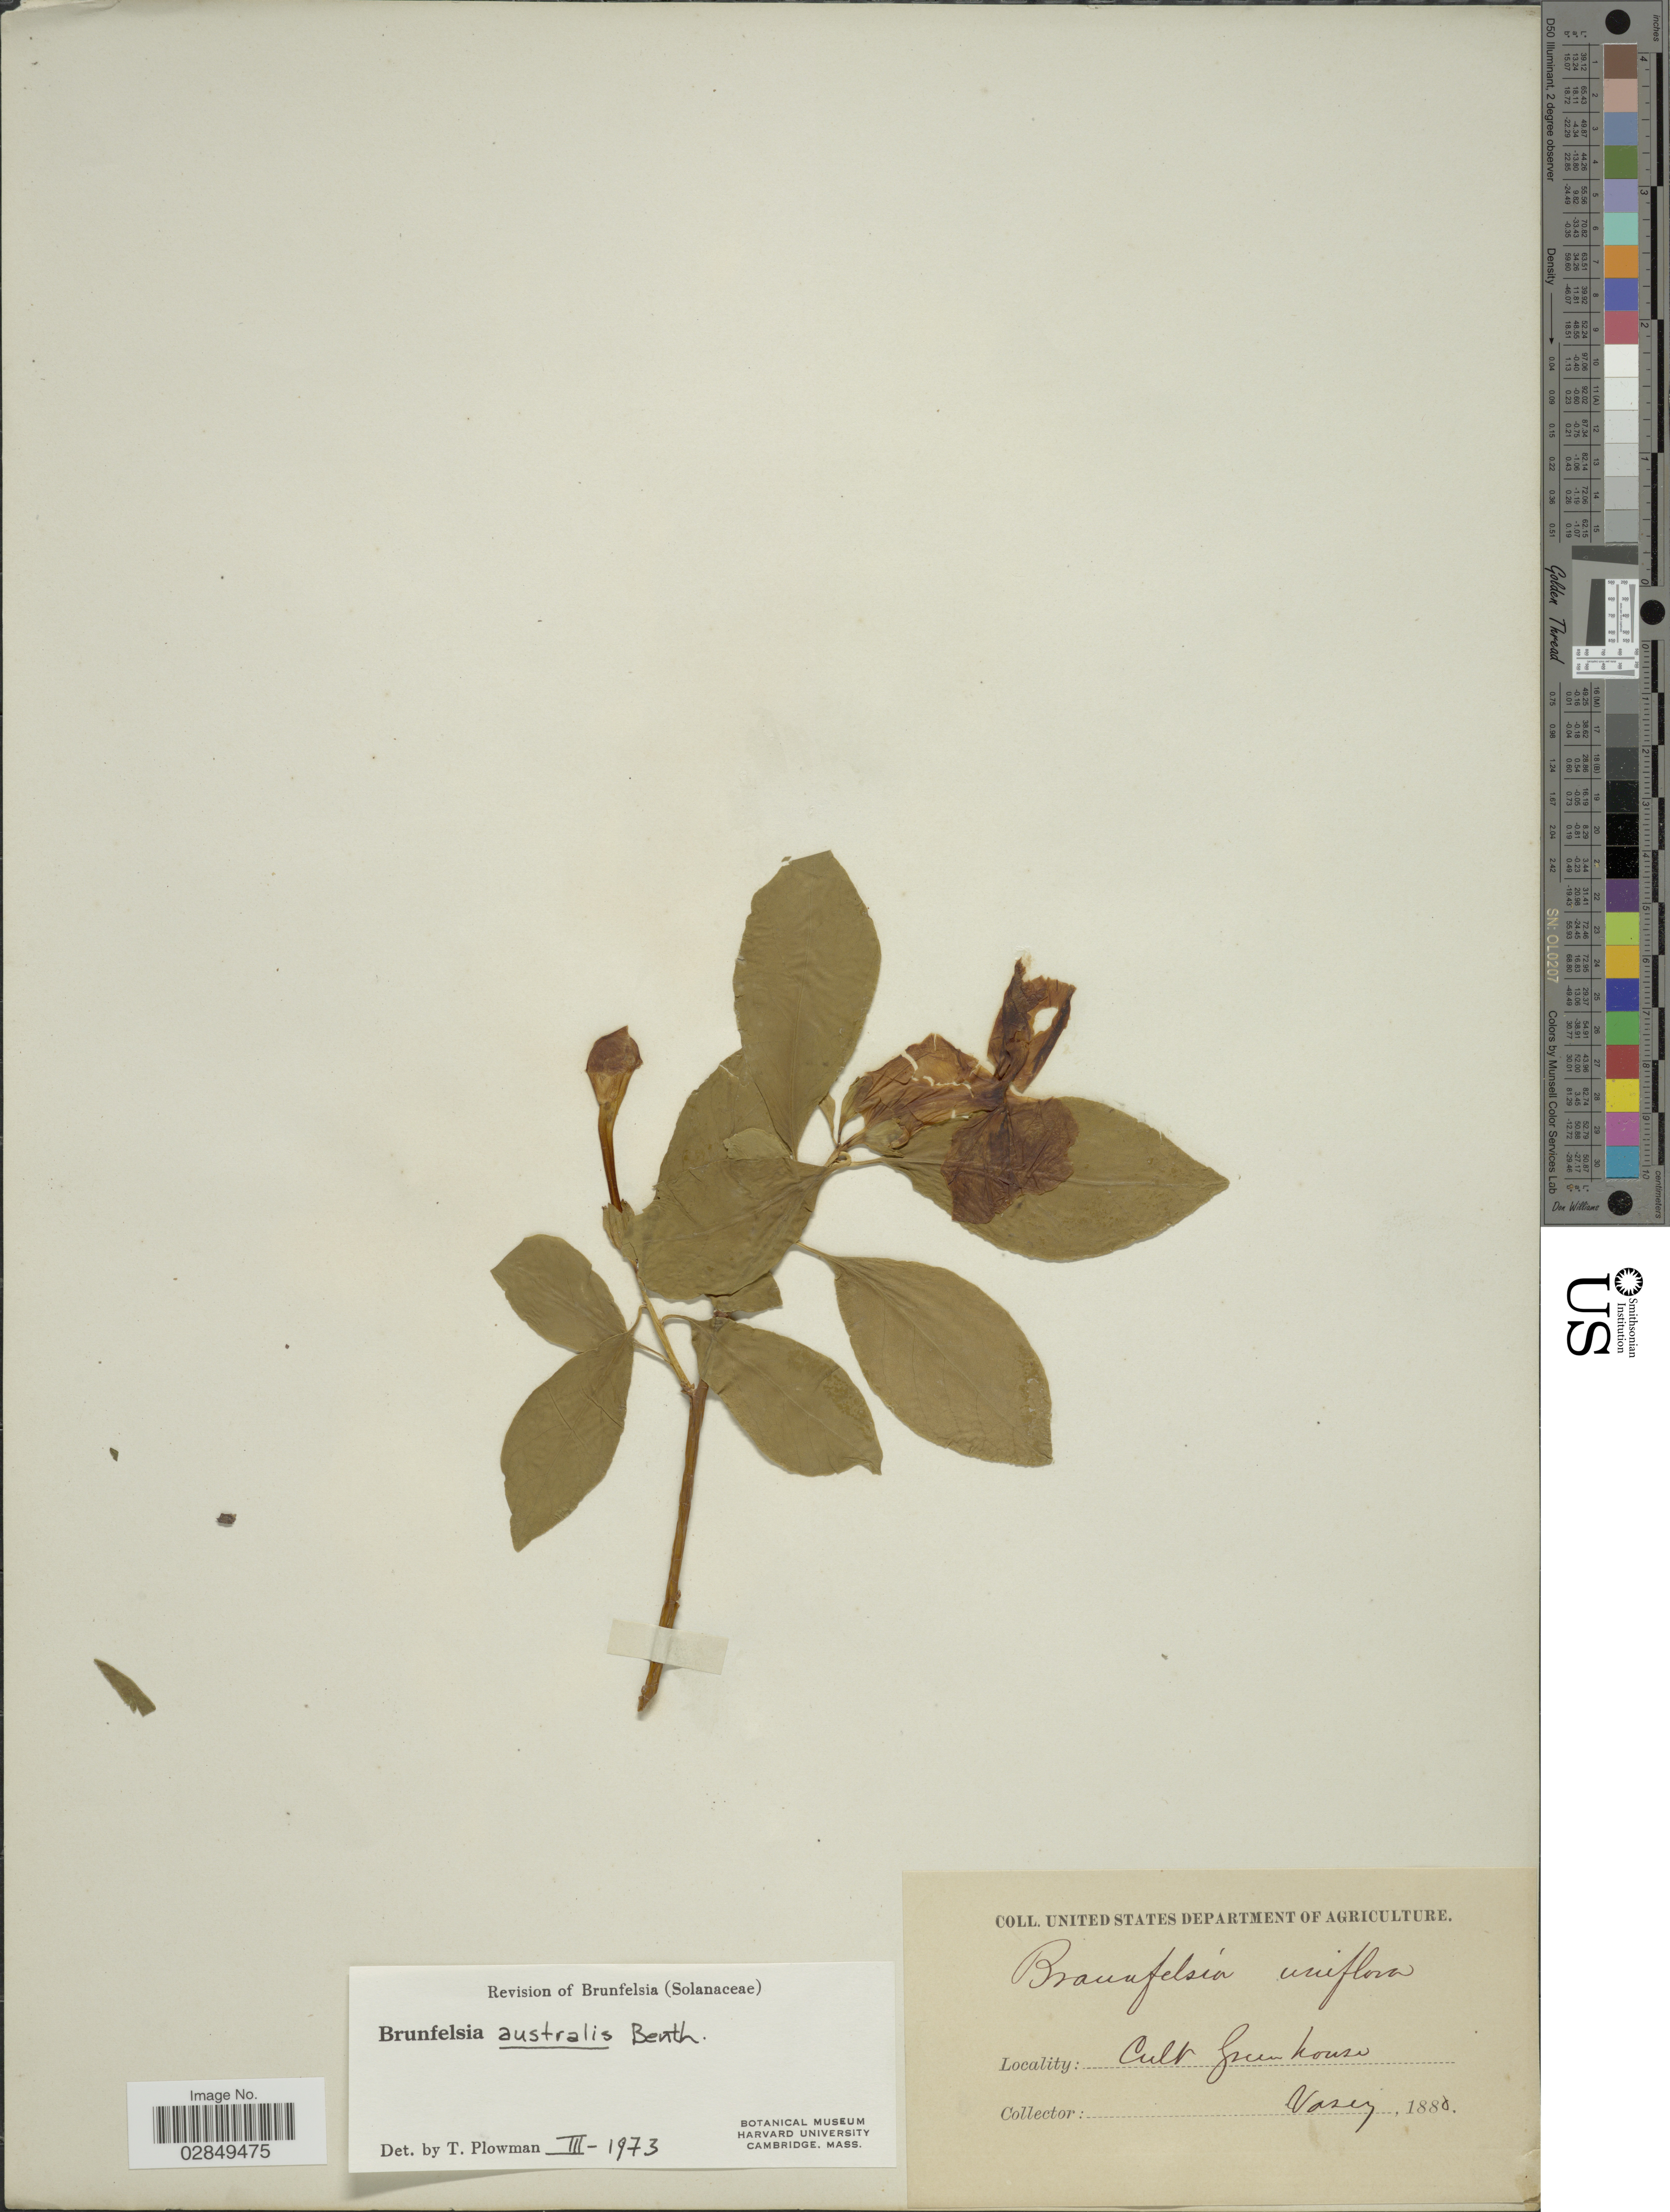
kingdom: Plantae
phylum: Tracheophyta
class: Magnoliopsida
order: Solanales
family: Solanaceae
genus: Brunfelsia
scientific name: Brunfelsia australis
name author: Benth.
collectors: Vasey, --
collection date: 1880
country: United States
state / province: District of Columbia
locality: Cult. Greenhouse.